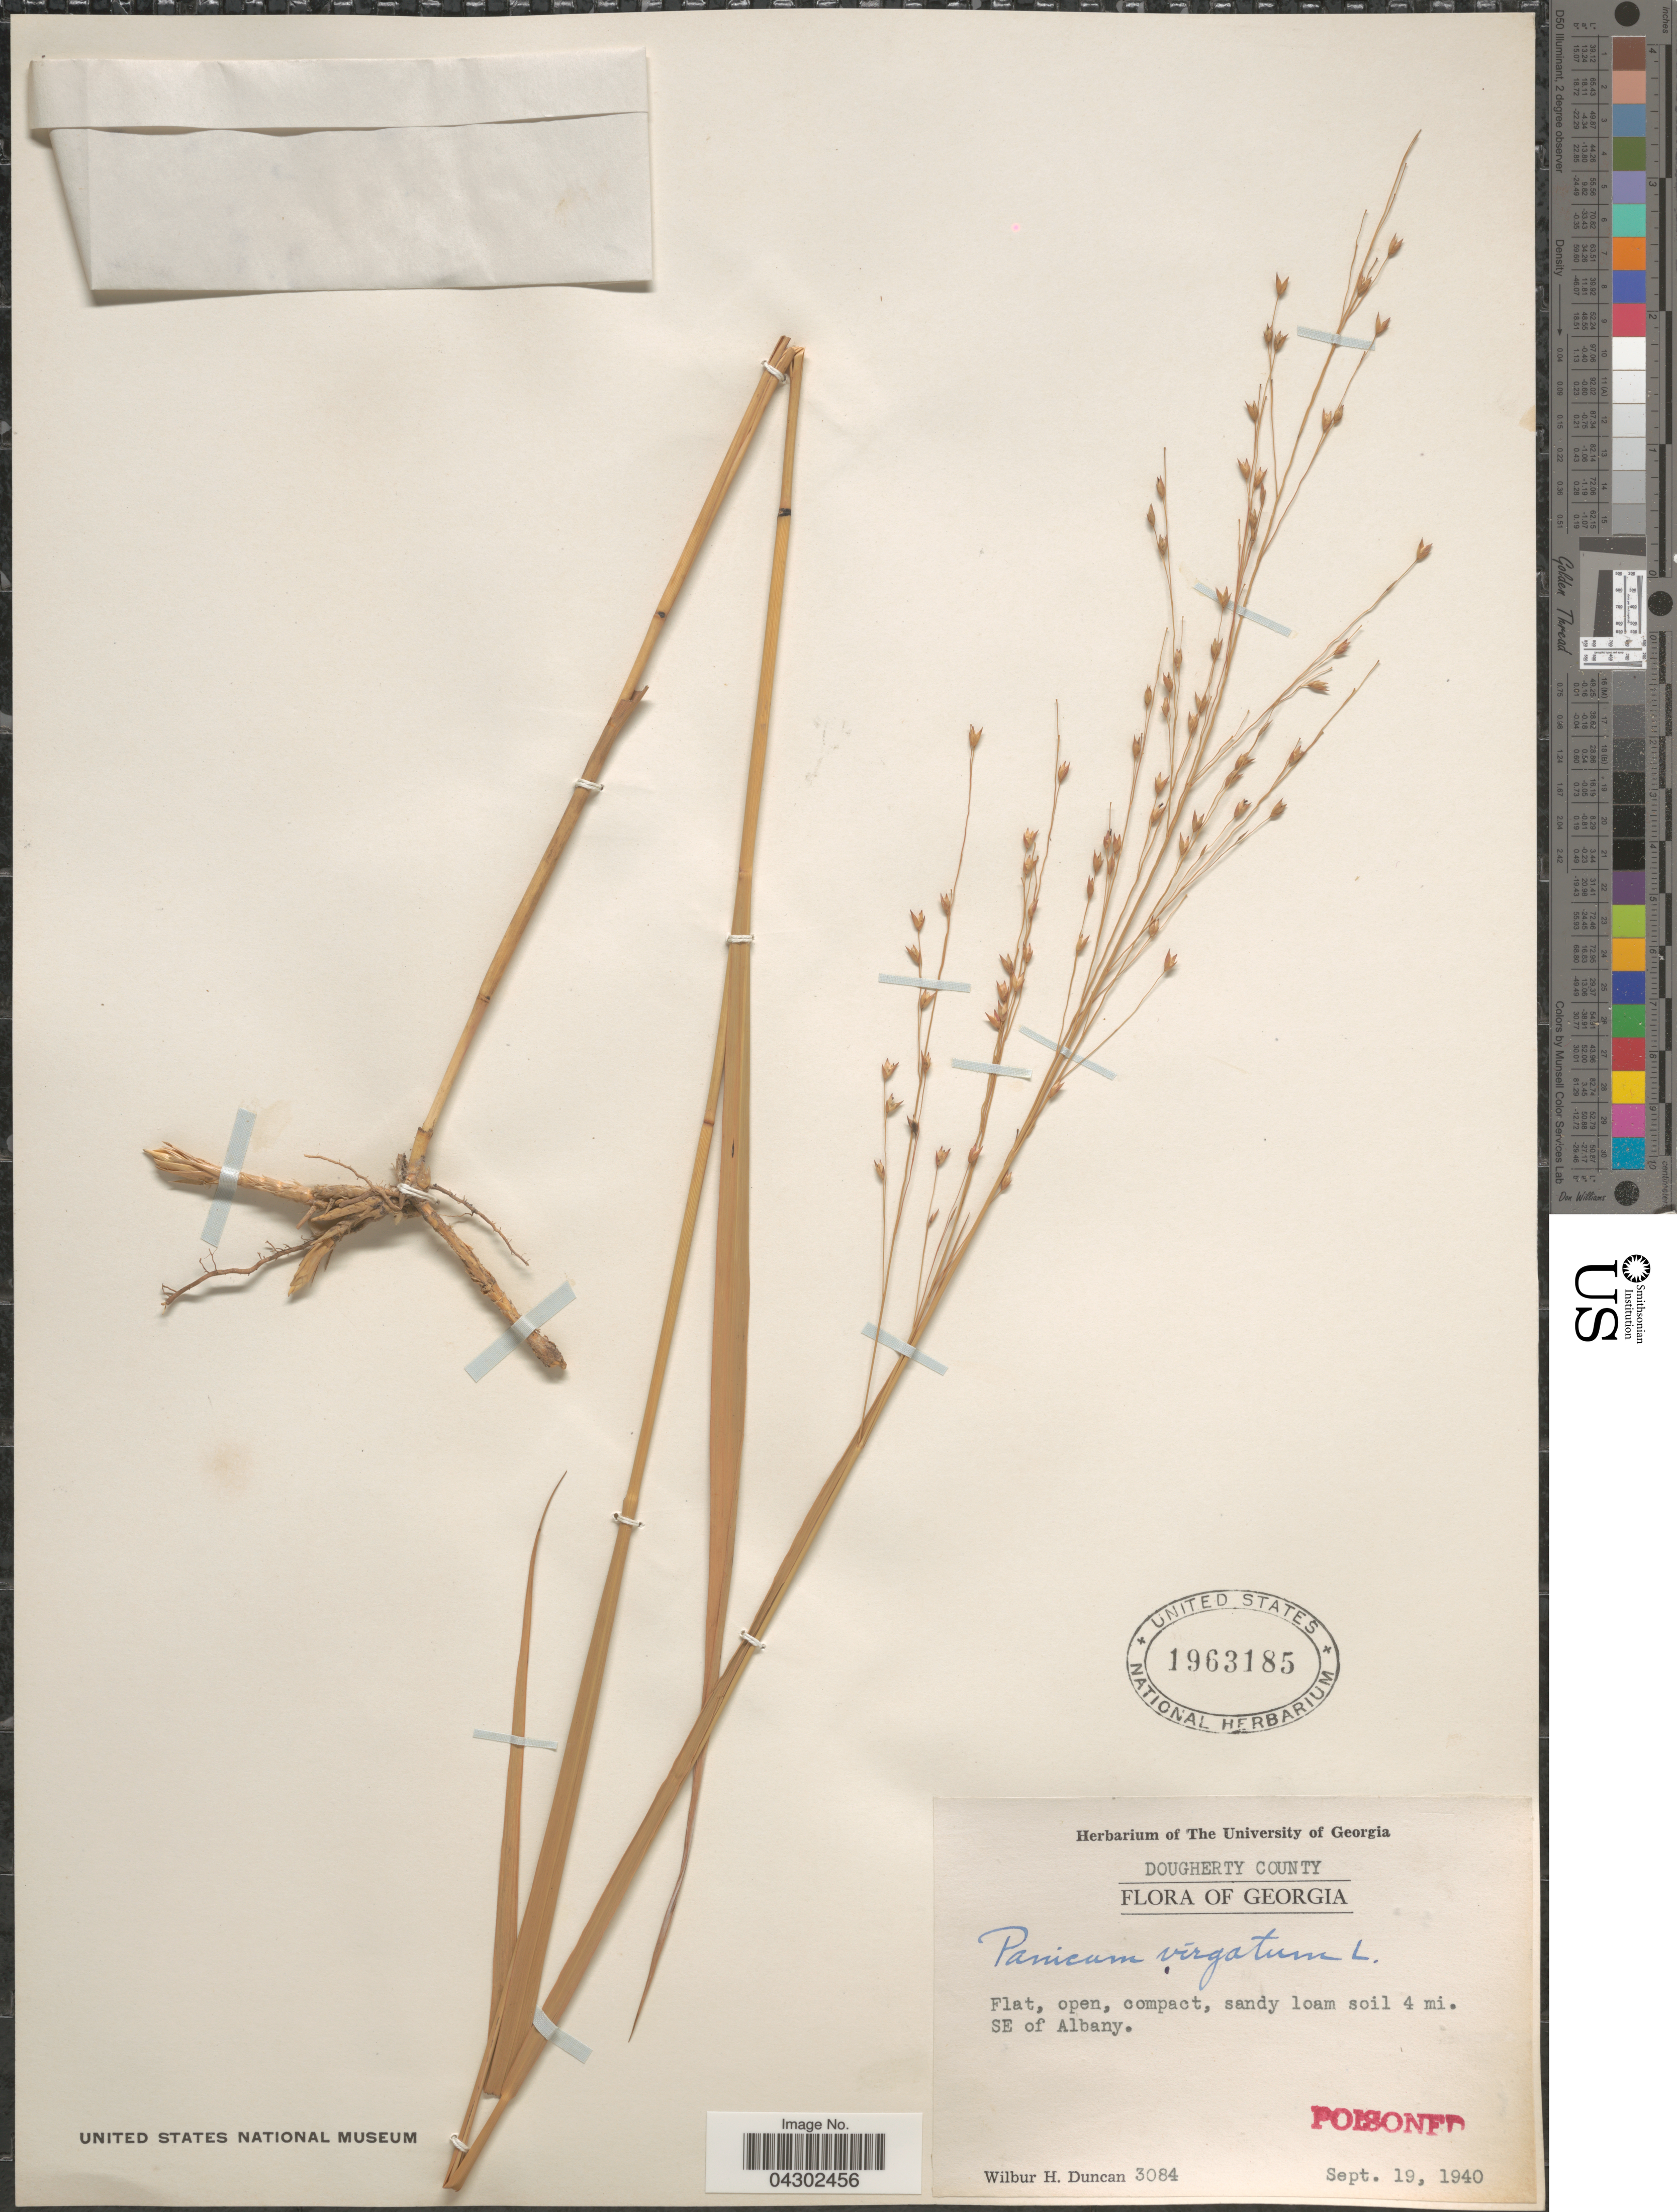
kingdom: Plantae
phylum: Tracheophyta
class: Liliopsida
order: Poales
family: Poaceae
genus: Panicum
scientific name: Panicum virgatum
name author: L.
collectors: W. H. Duncan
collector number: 3084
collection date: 1940-09-19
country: United States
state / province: Georgia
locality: Dougherty County. Flat, open, compact, sandy loam 4 mi. SE of Albany.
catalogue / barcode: US 1963185